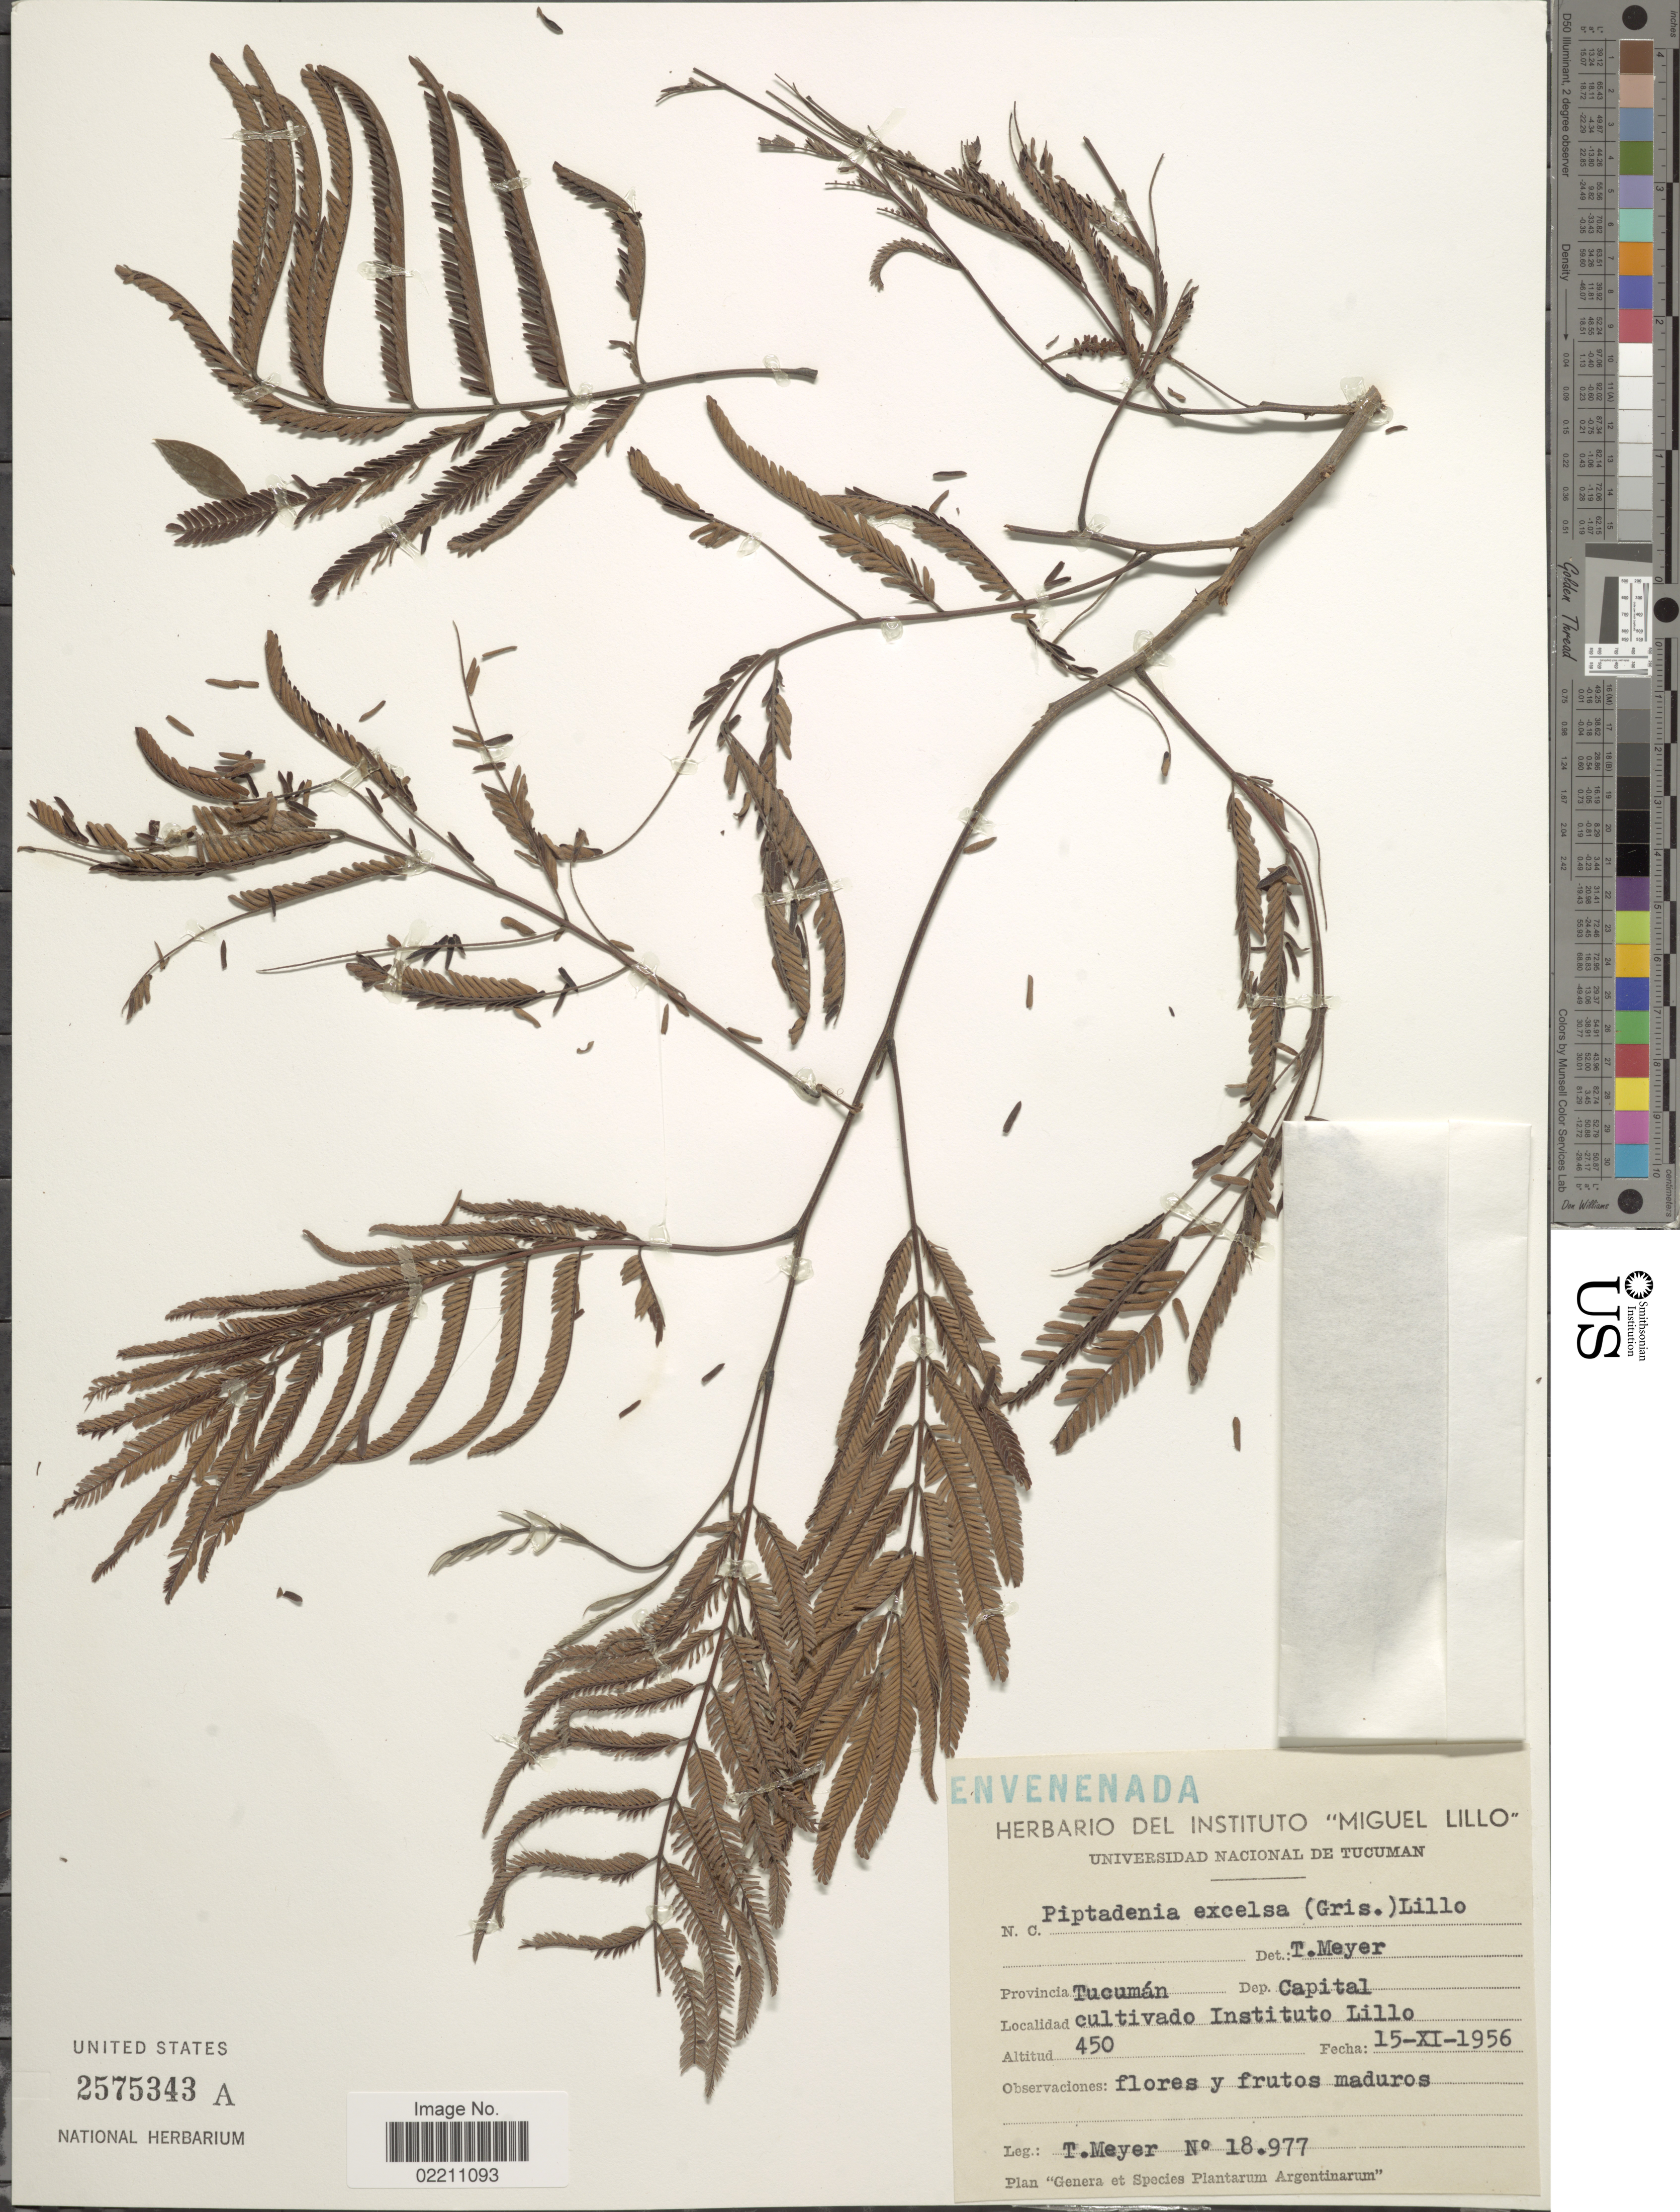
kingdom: Plantae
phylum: Tracheophyta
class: Magnoliopsida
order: Fabales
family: Fabaceae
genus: Parapiptadenia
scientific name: Parapiptadenia excelsa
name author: (Griseb.) Burkart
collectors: T. Meyer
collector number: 18977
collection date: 1956-11-15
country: Argentina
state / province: Tucuman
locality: Provincia: Tucuman, Dep. Capital, Cultivado Instituto Lillo.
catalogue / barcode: US 2575343A